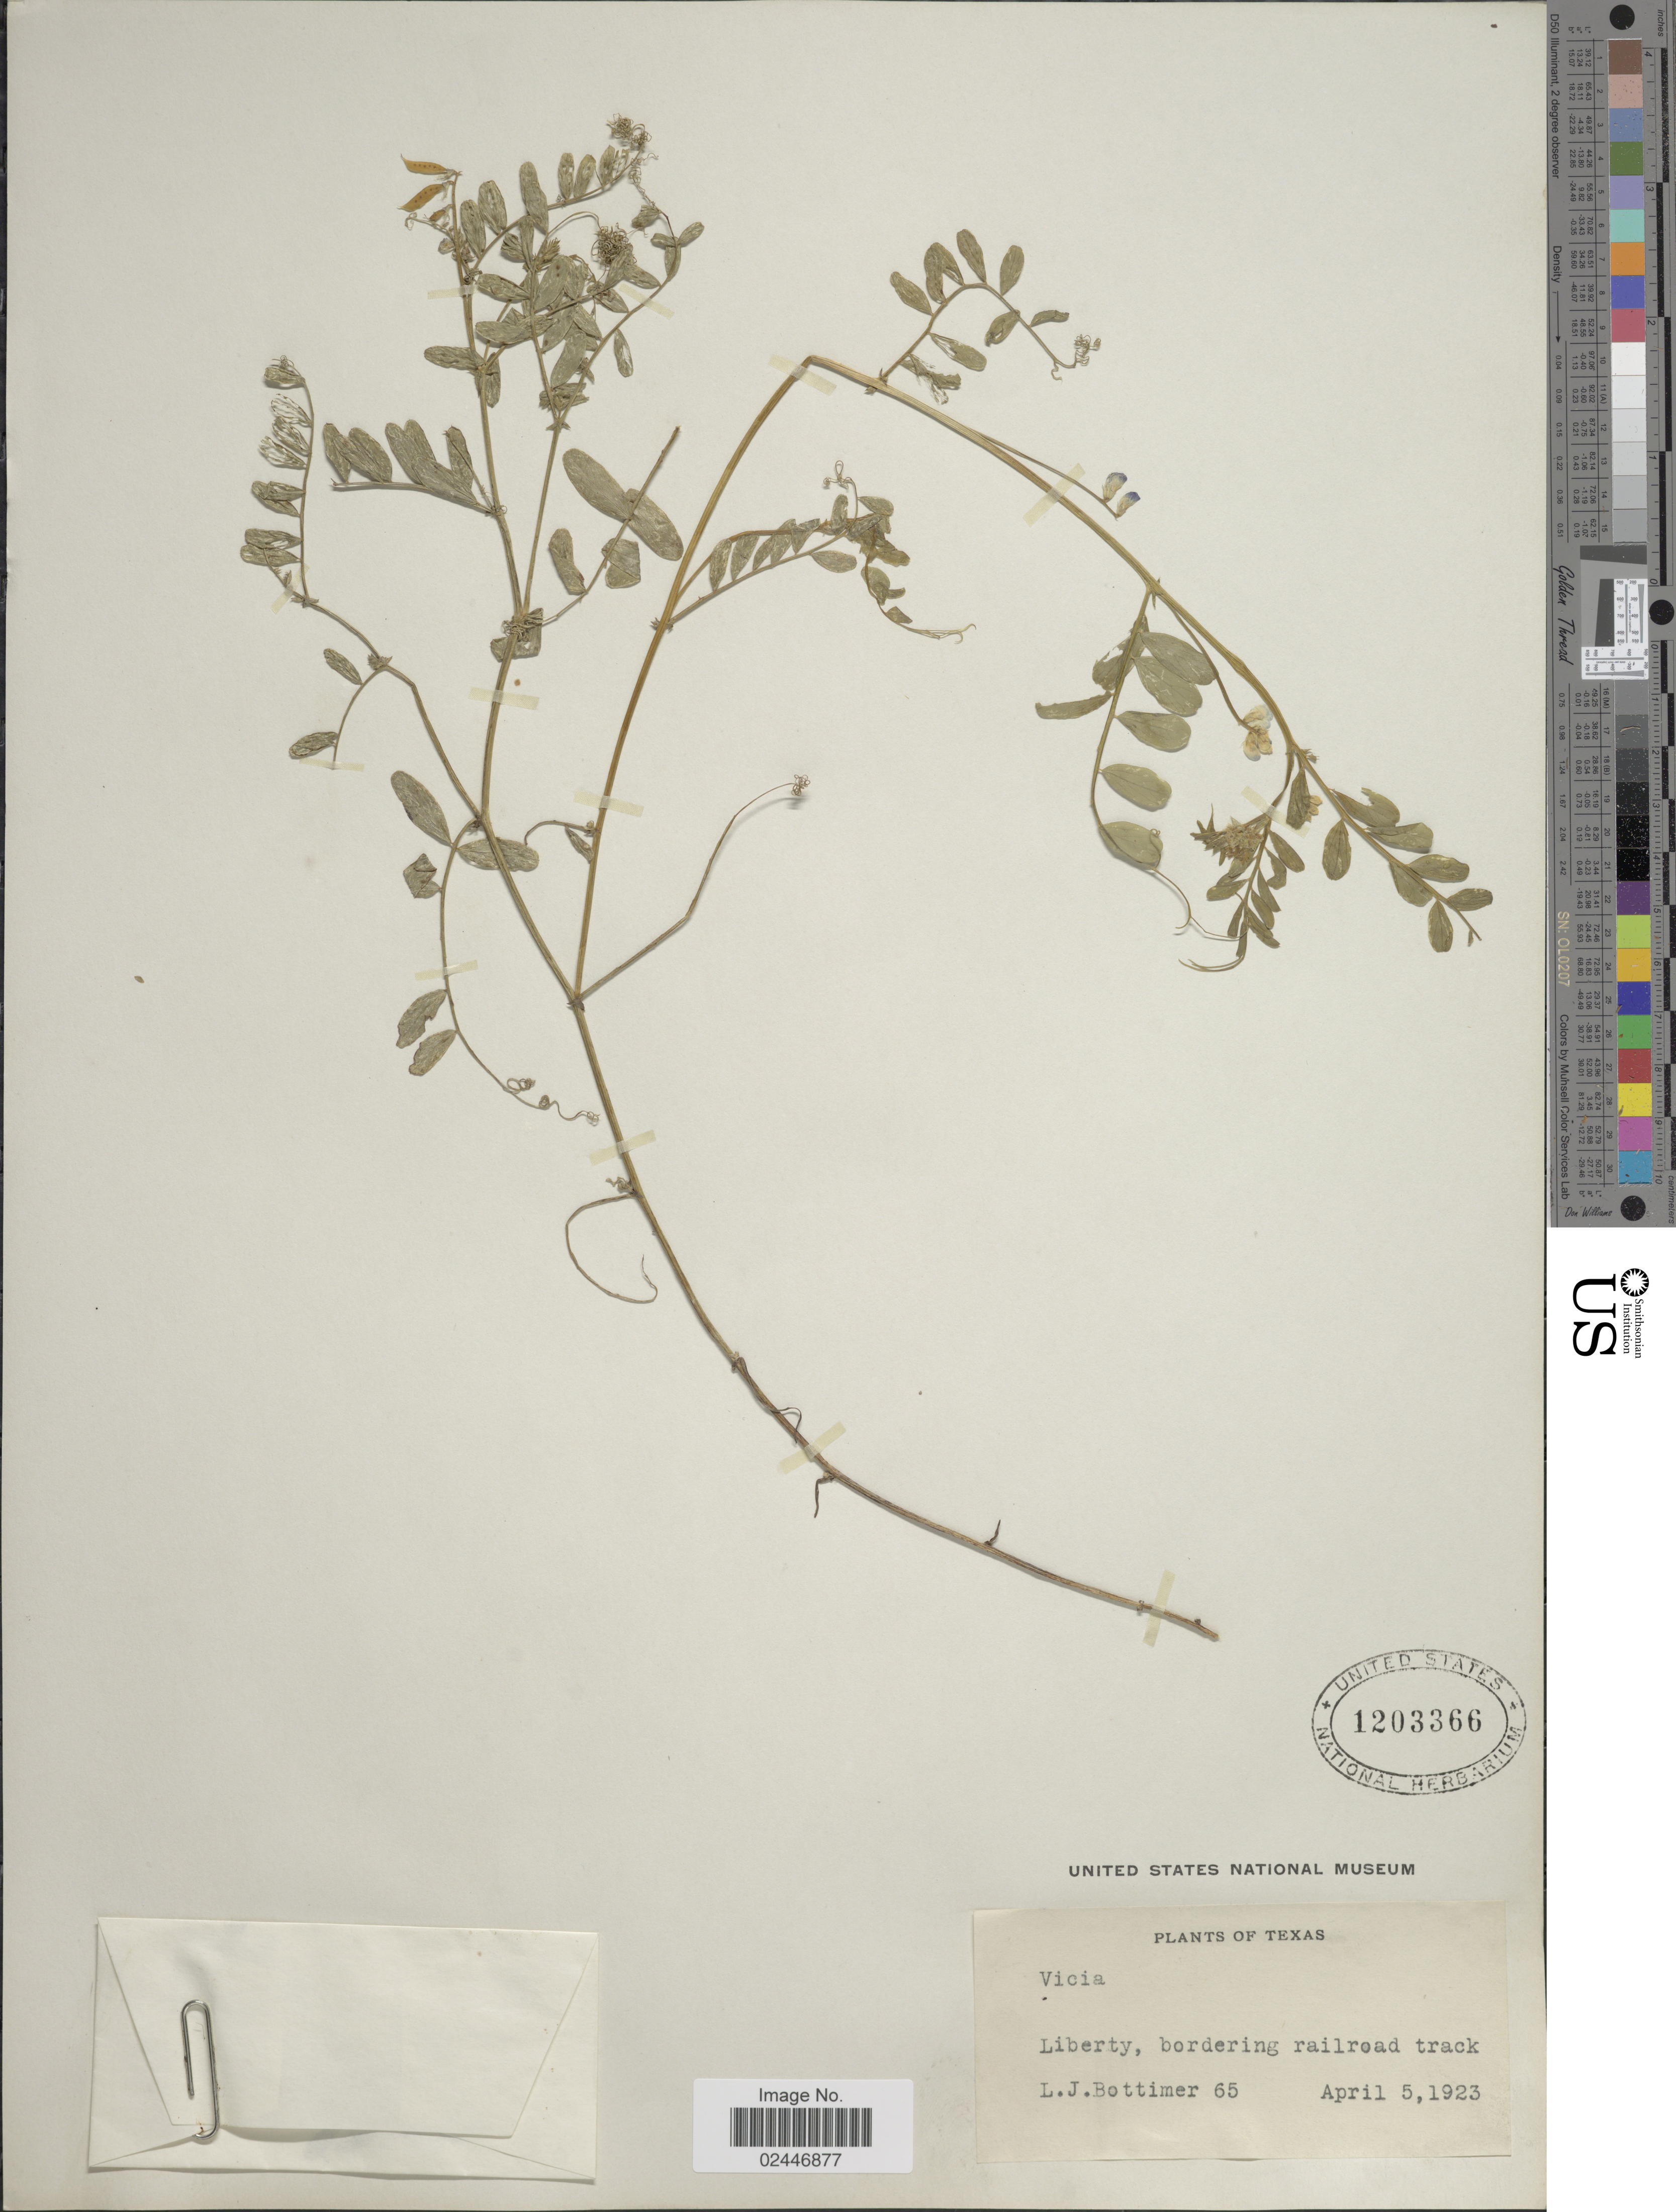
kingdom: Plantae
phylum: Tracheophyta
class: Magnoliopsida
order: Fabales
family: Fabaceae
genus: Vicia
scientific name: Vicia sp.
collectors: L. Bottimer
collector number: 65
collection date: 1923-04-05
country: United States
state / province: Texas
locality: Liberty, bordering railroad track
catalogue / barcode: US 1203366